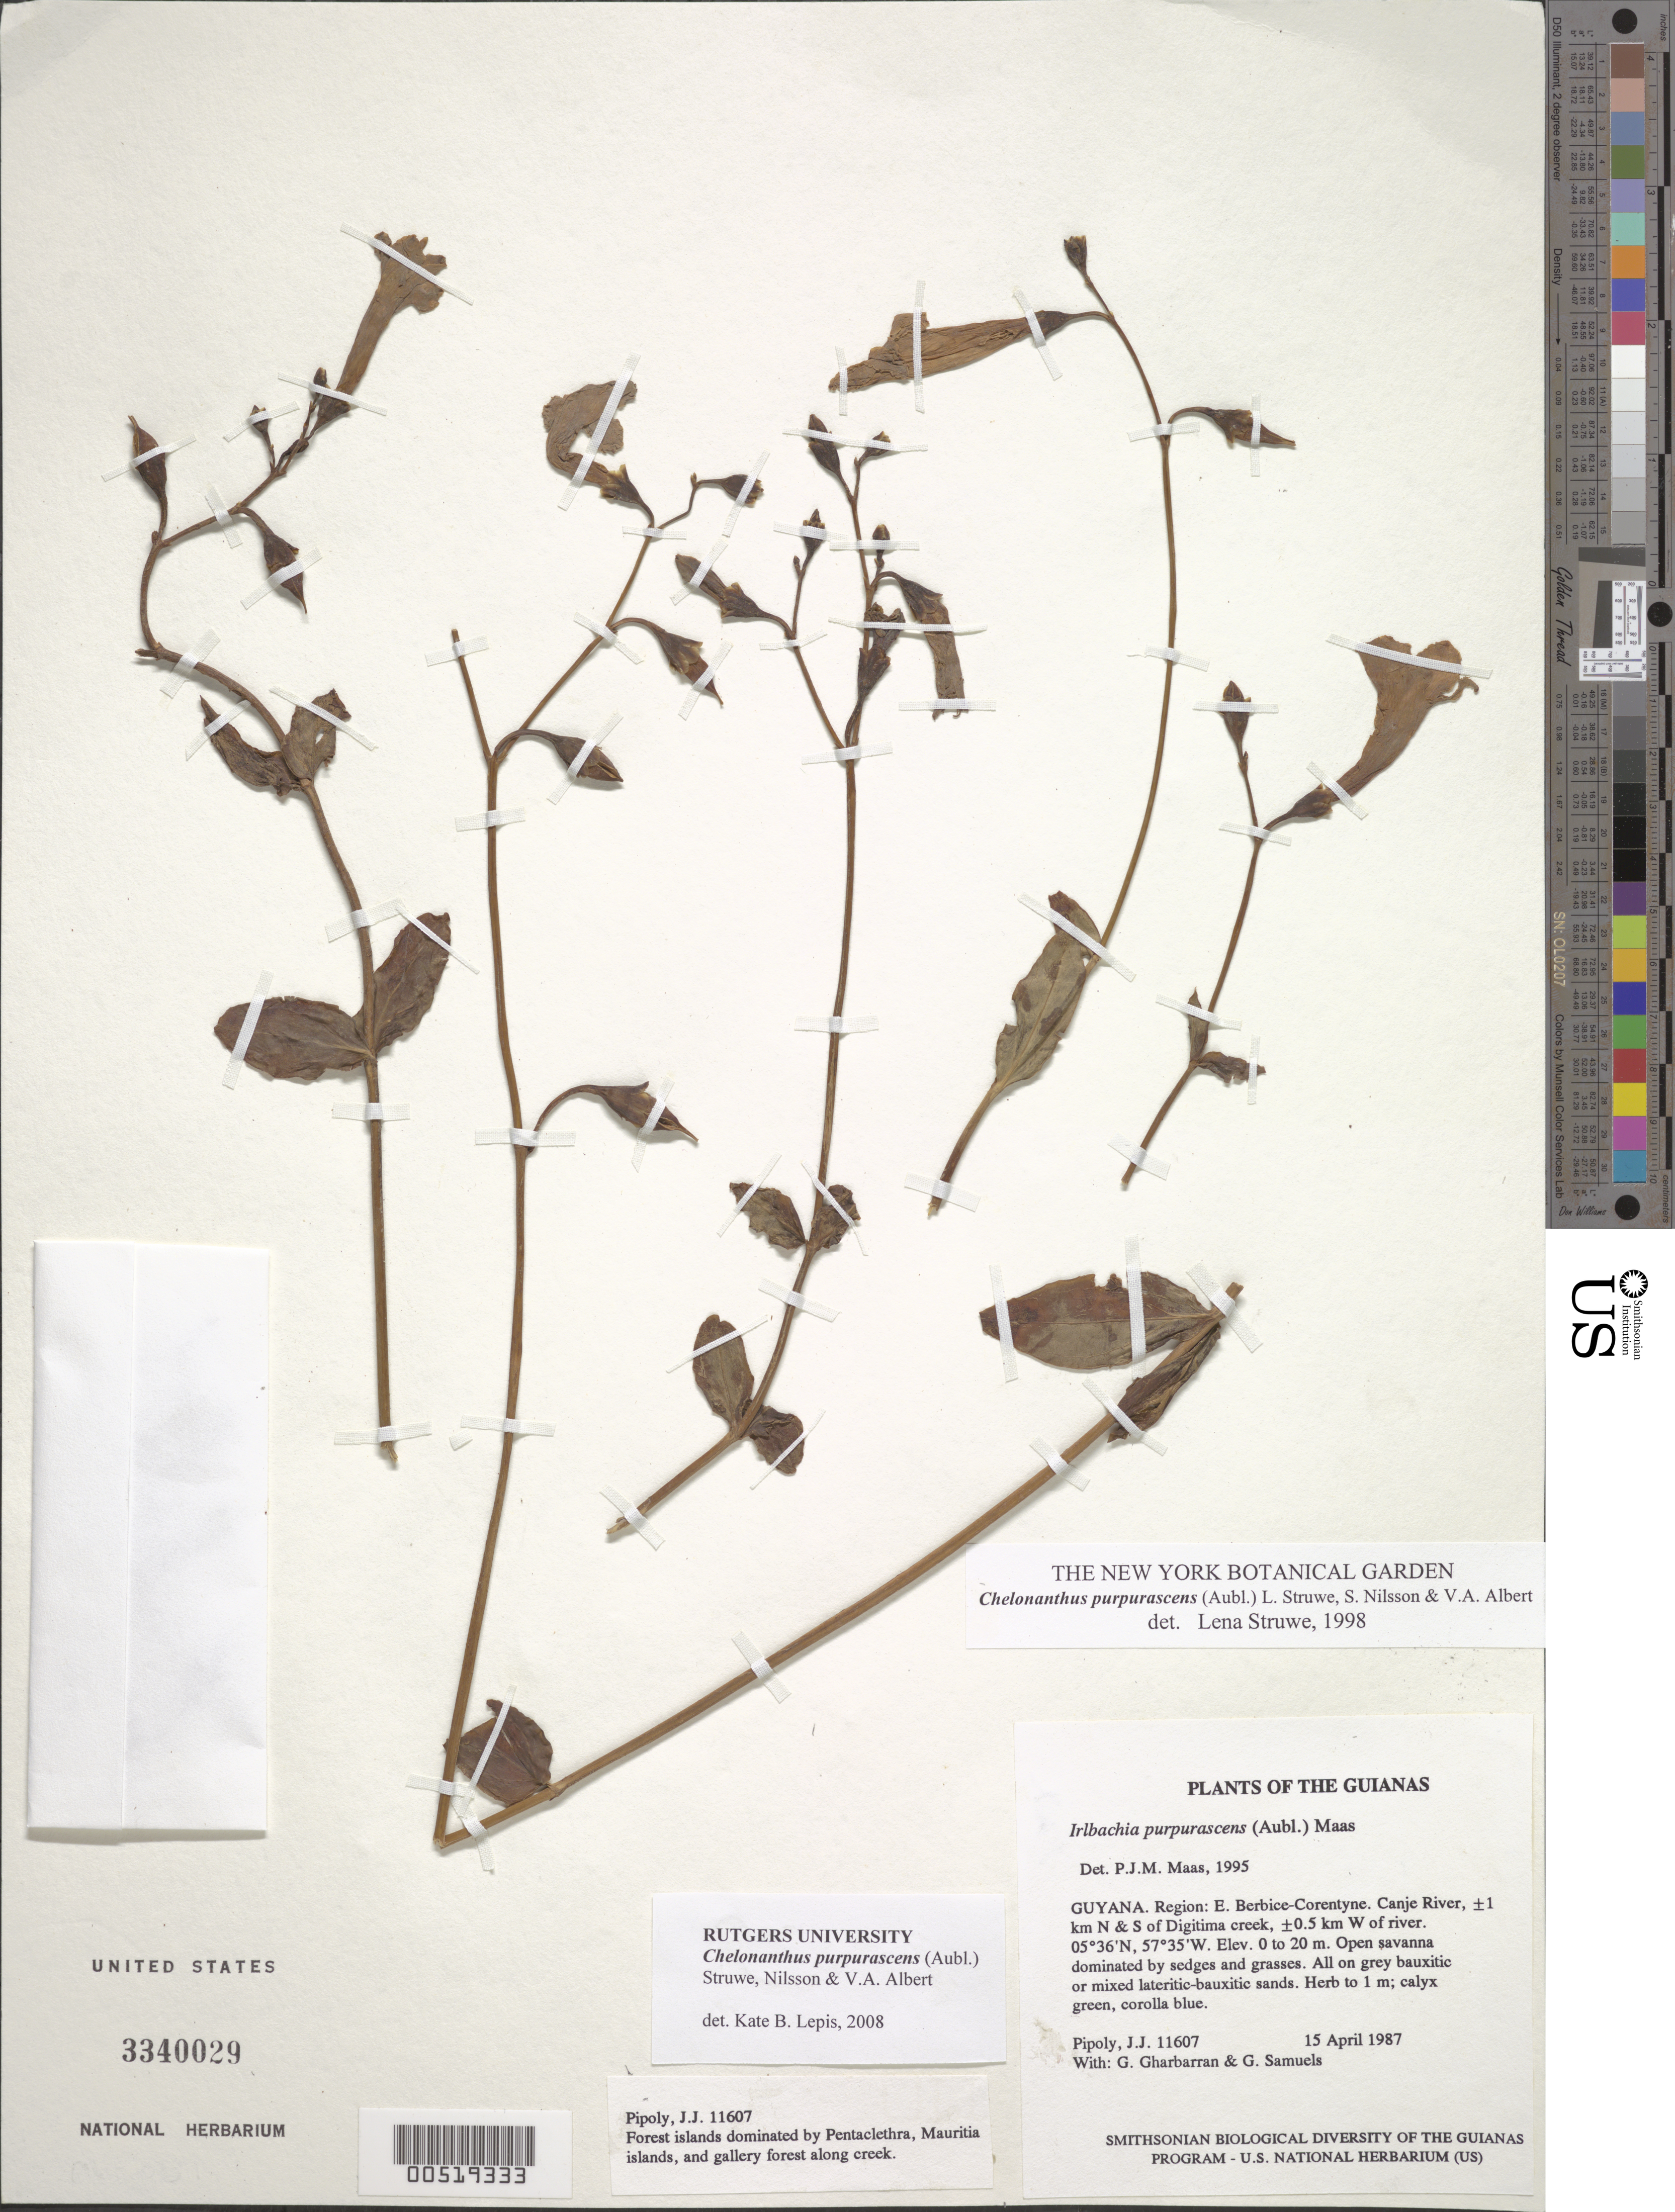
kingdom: Plantae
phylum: Tracheophyta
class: Magnoliopsida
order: Gentianales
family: Gentianaceae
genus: Irlbachia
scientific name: Irlbachia purpurascens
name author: (Aubl.) Maas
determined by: Maas, Paul J. M.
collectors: J. J. Pipoly, G. Gharbarran & G. Samuels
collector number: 11607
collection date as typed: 15 April 1987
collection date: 1987-04-15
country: Guyana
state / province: E. Berbice-Corentyne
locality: Canje River, ±1 km N & S of Digitima creek, ±0.5 km W of river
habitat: Open savanna dominated by sedges and grasses. All on grey bauxitic or mixed lateritic-bauxitic sands. Forest islands dominated by Pentaclethra, Mauritia islands, and gallery forest along creek.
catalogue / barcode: US 3340029